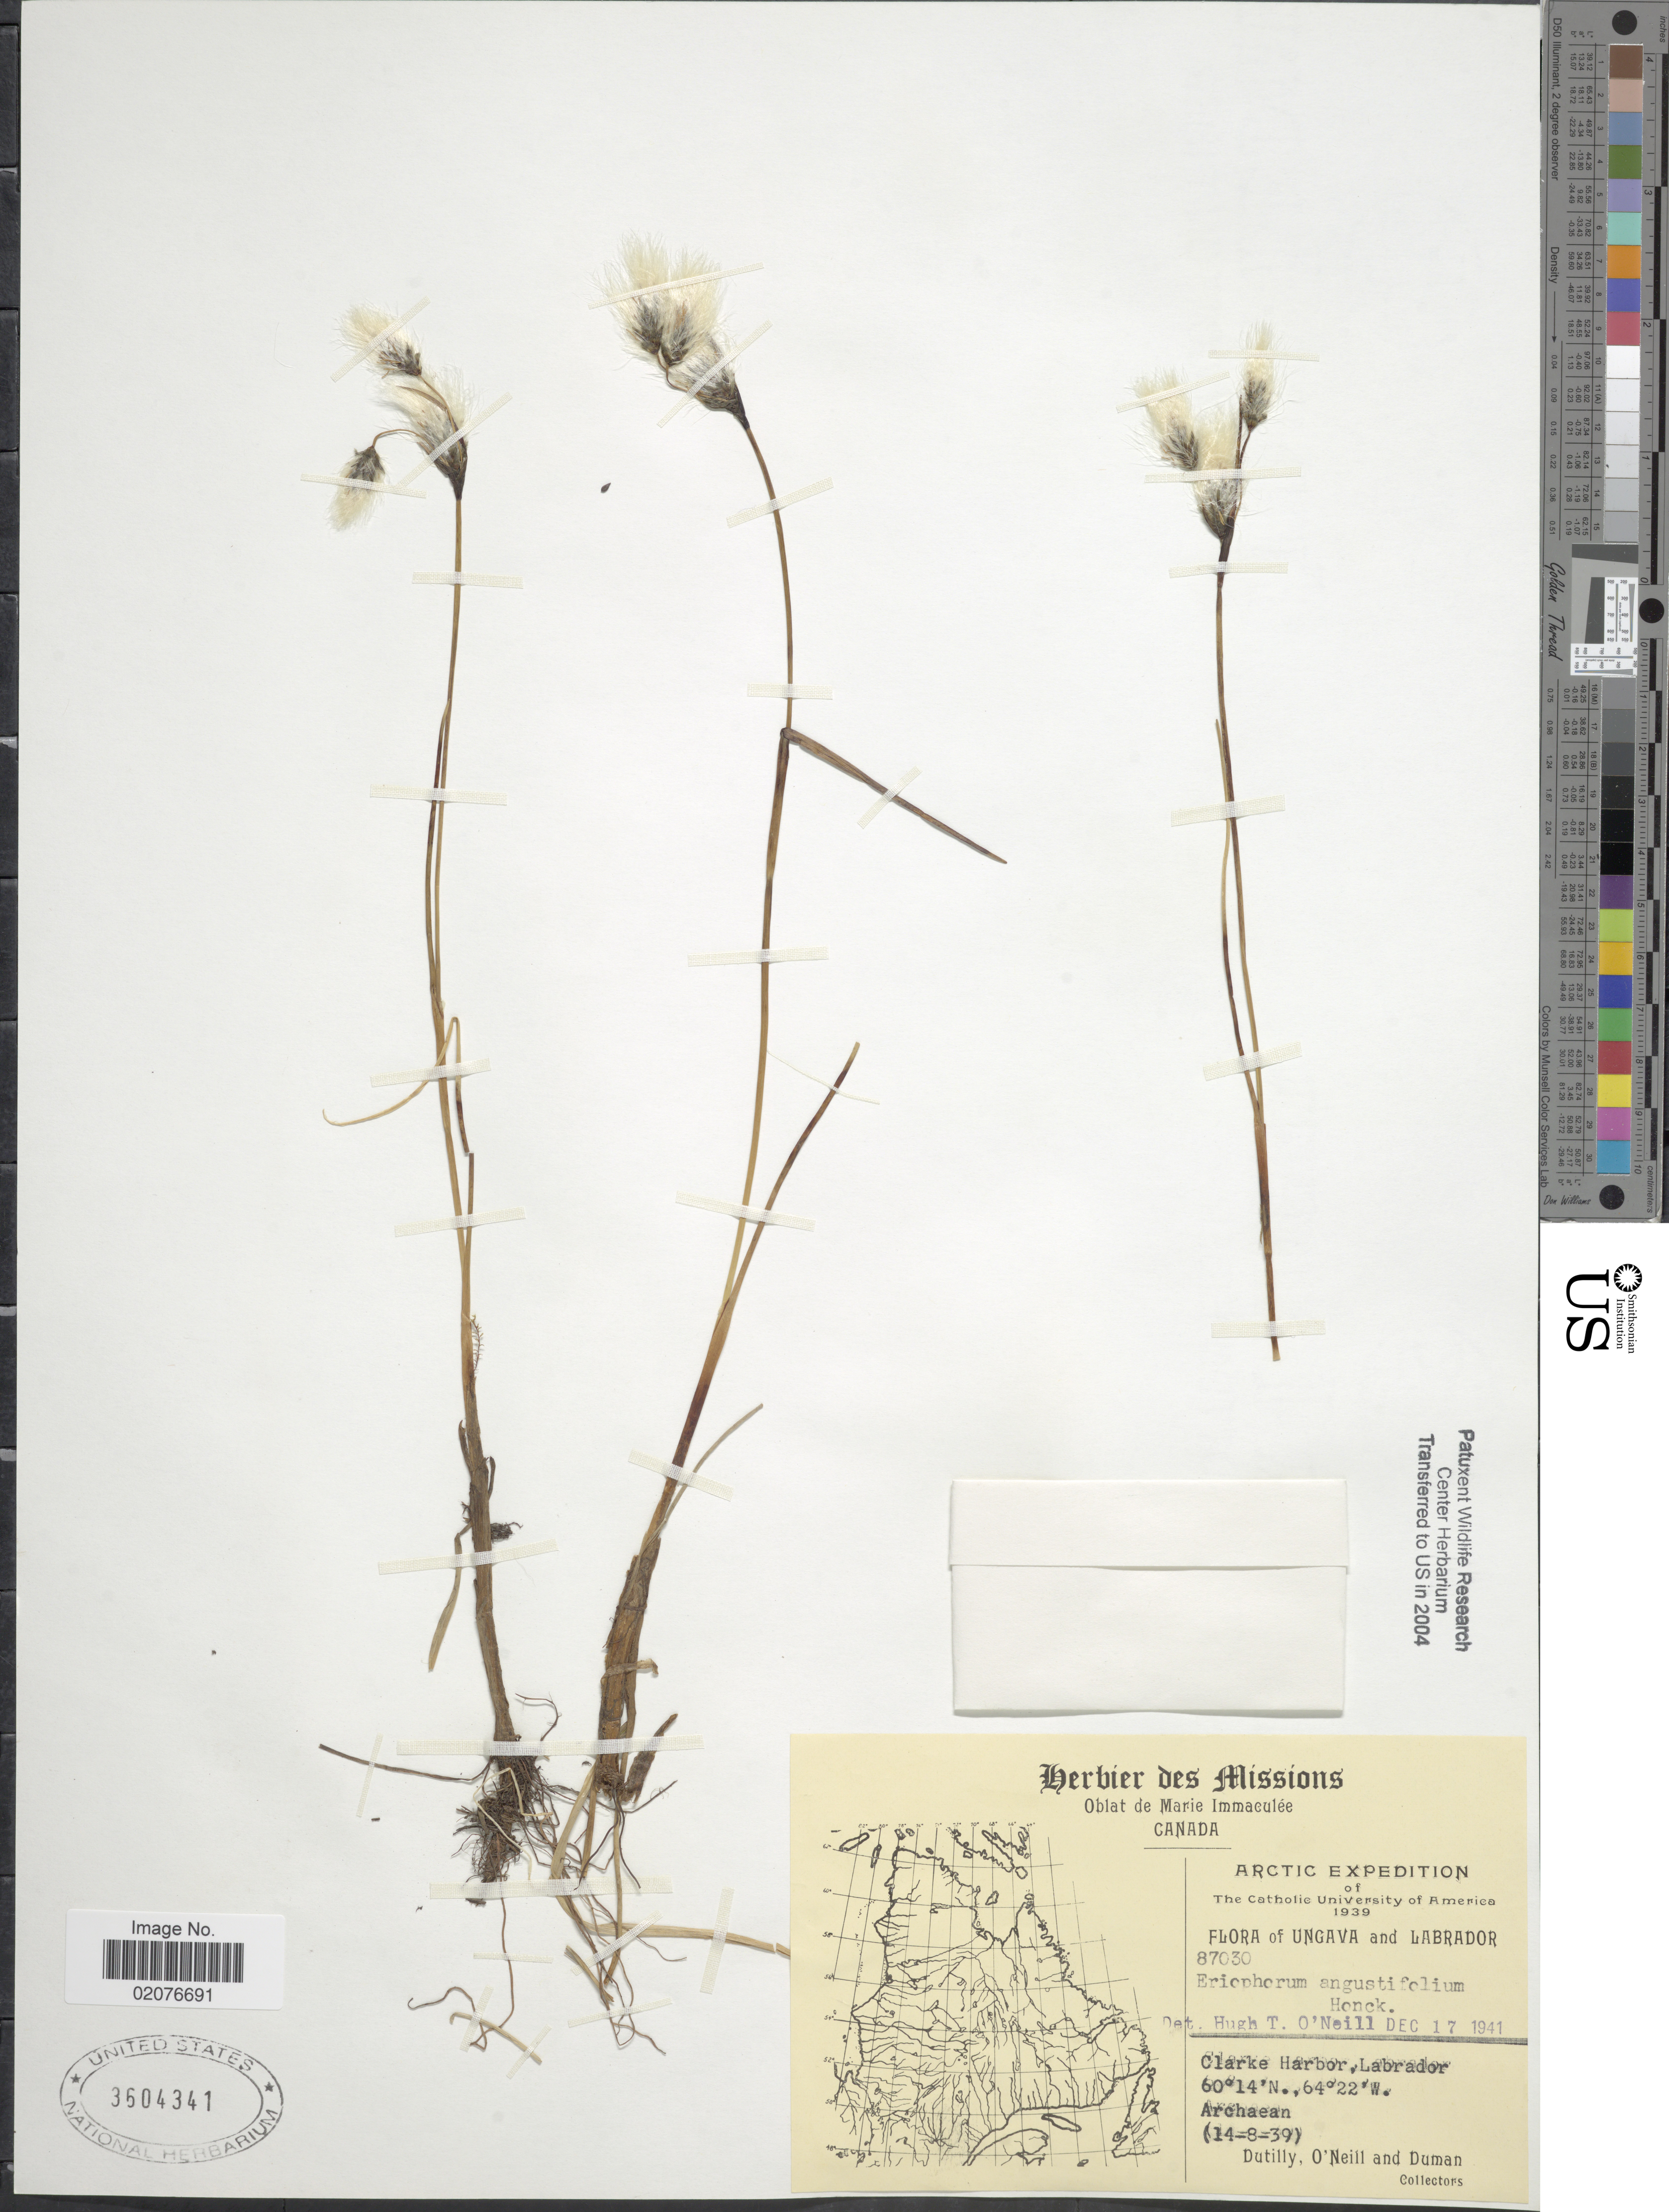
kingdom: Plantae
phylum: Tracheophyta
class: Liliopsida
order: Poales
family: Cyperaceae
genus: Eriophorum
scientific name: Eriophorum angustifolium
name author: Honck.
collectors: -. Dutilly, O' Neill & -. Duman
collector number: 87030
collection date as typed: Transcribed d/m/y: 14/8/39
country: Canada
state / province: Newfoundland and Labrador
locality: Arctic , Ungava and Labrador, Clarke Harbor, Labrador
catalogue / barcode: US 3604341